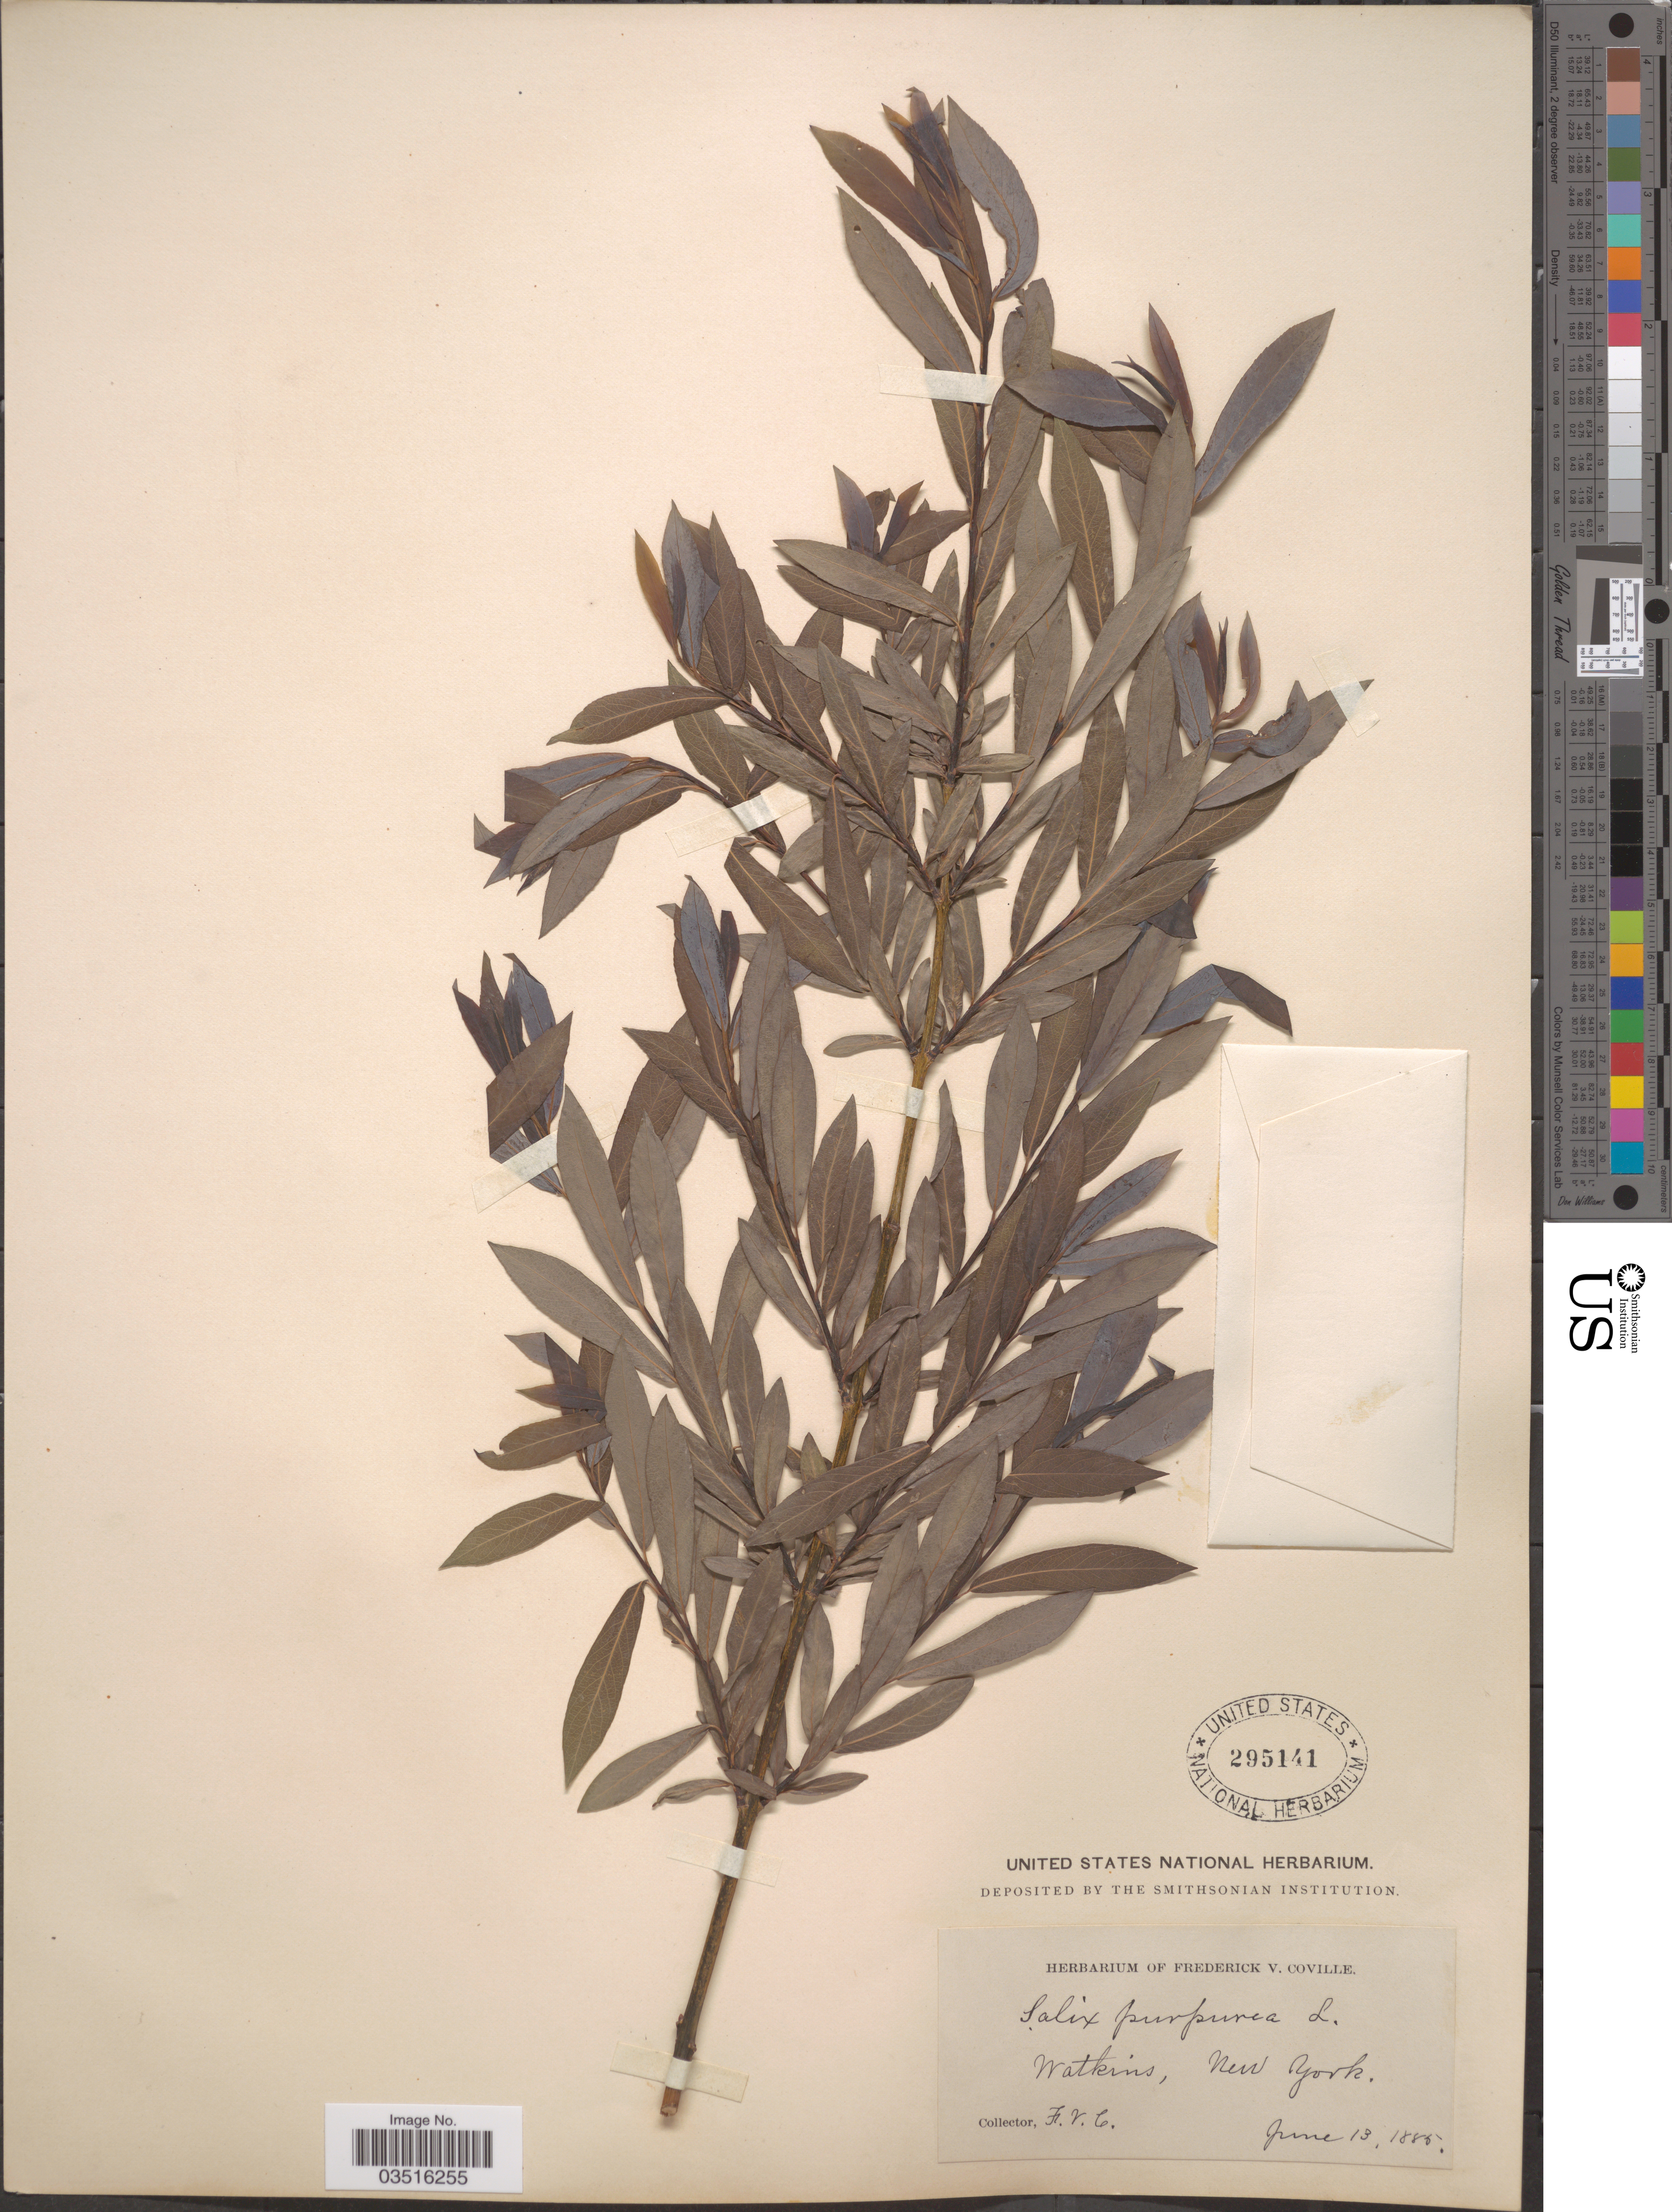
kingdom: Plantae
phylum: Tracheophyta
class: Magnoliopsida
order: Malpighiales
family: Salicaceae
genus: Salix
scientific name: Salix purpurea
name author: L.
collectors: F. V. Coville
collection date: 1885-06-13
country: United States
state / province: New York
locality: Watkins.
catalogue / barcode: US 295141